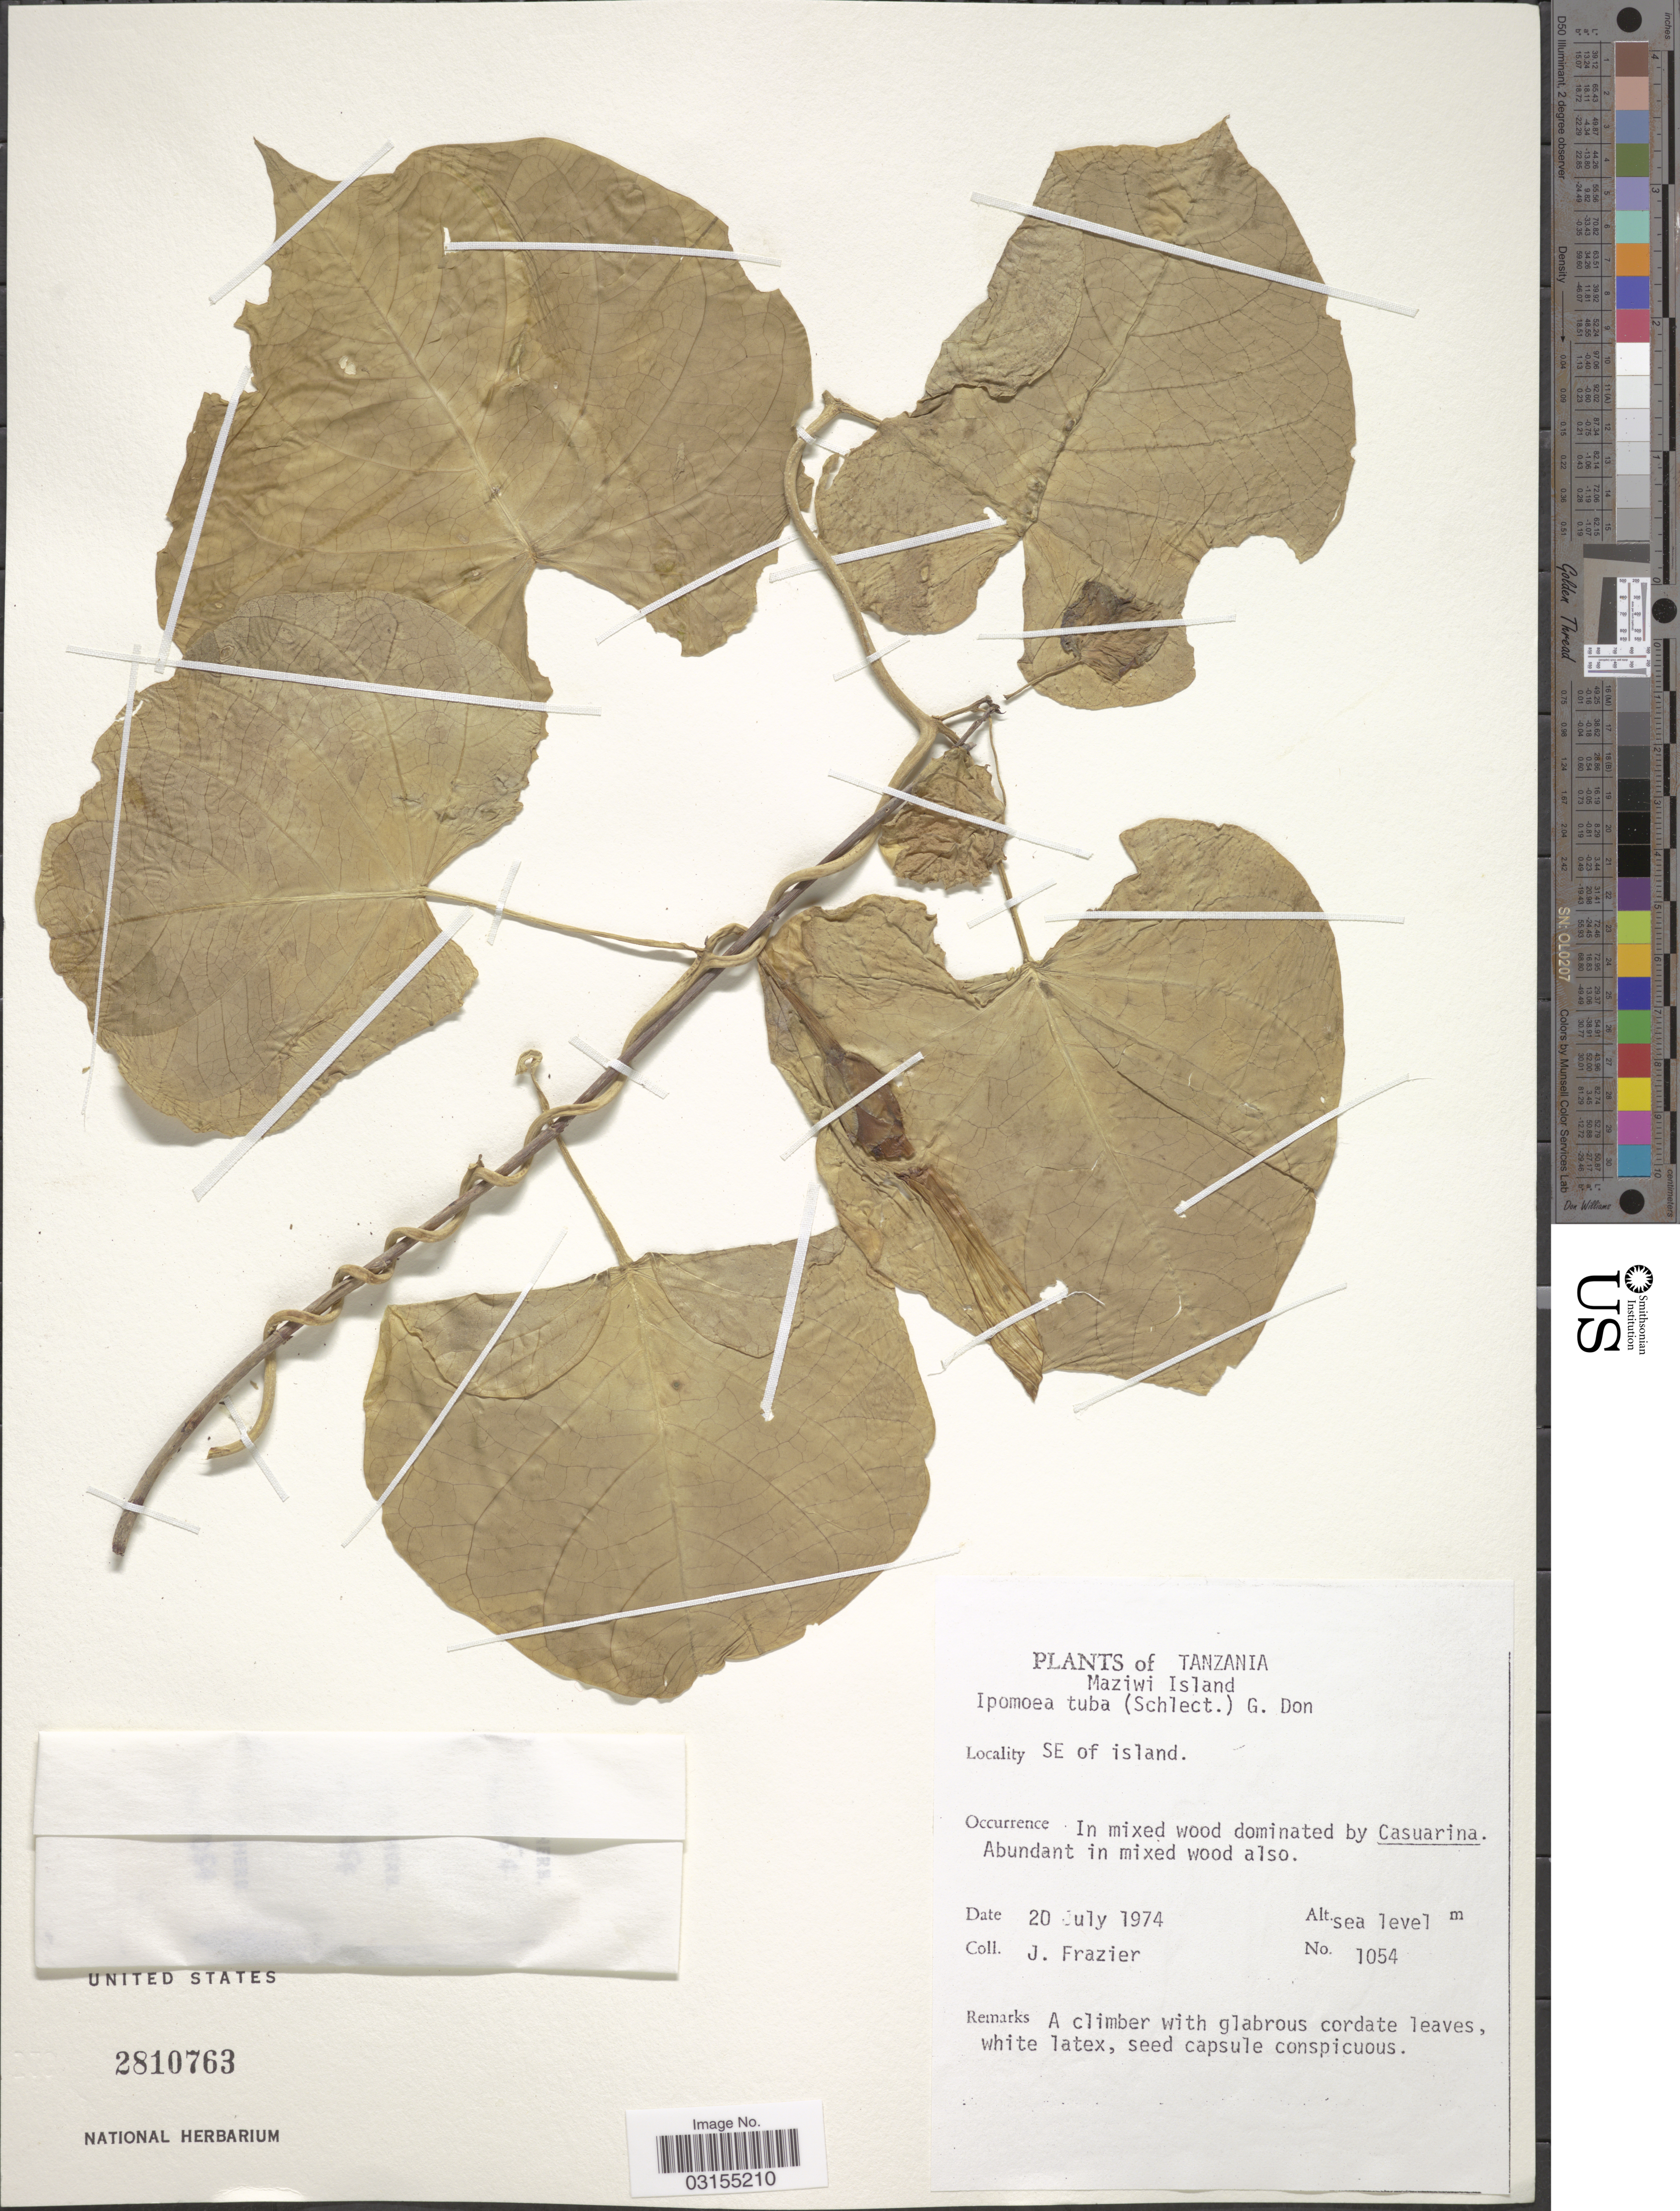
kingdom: Plantae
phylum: Tracheophyta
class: Magnoliopsida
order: Solanales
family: Convolvulaceae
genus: Ipomoea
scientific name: Ipomoea tuba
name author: (Schltdl.) G. Don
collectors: J. Frazier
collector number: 1054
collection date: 1974-07-20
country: Tanzania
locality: Maziwi Island. SE of island.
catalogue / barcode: US 2810763